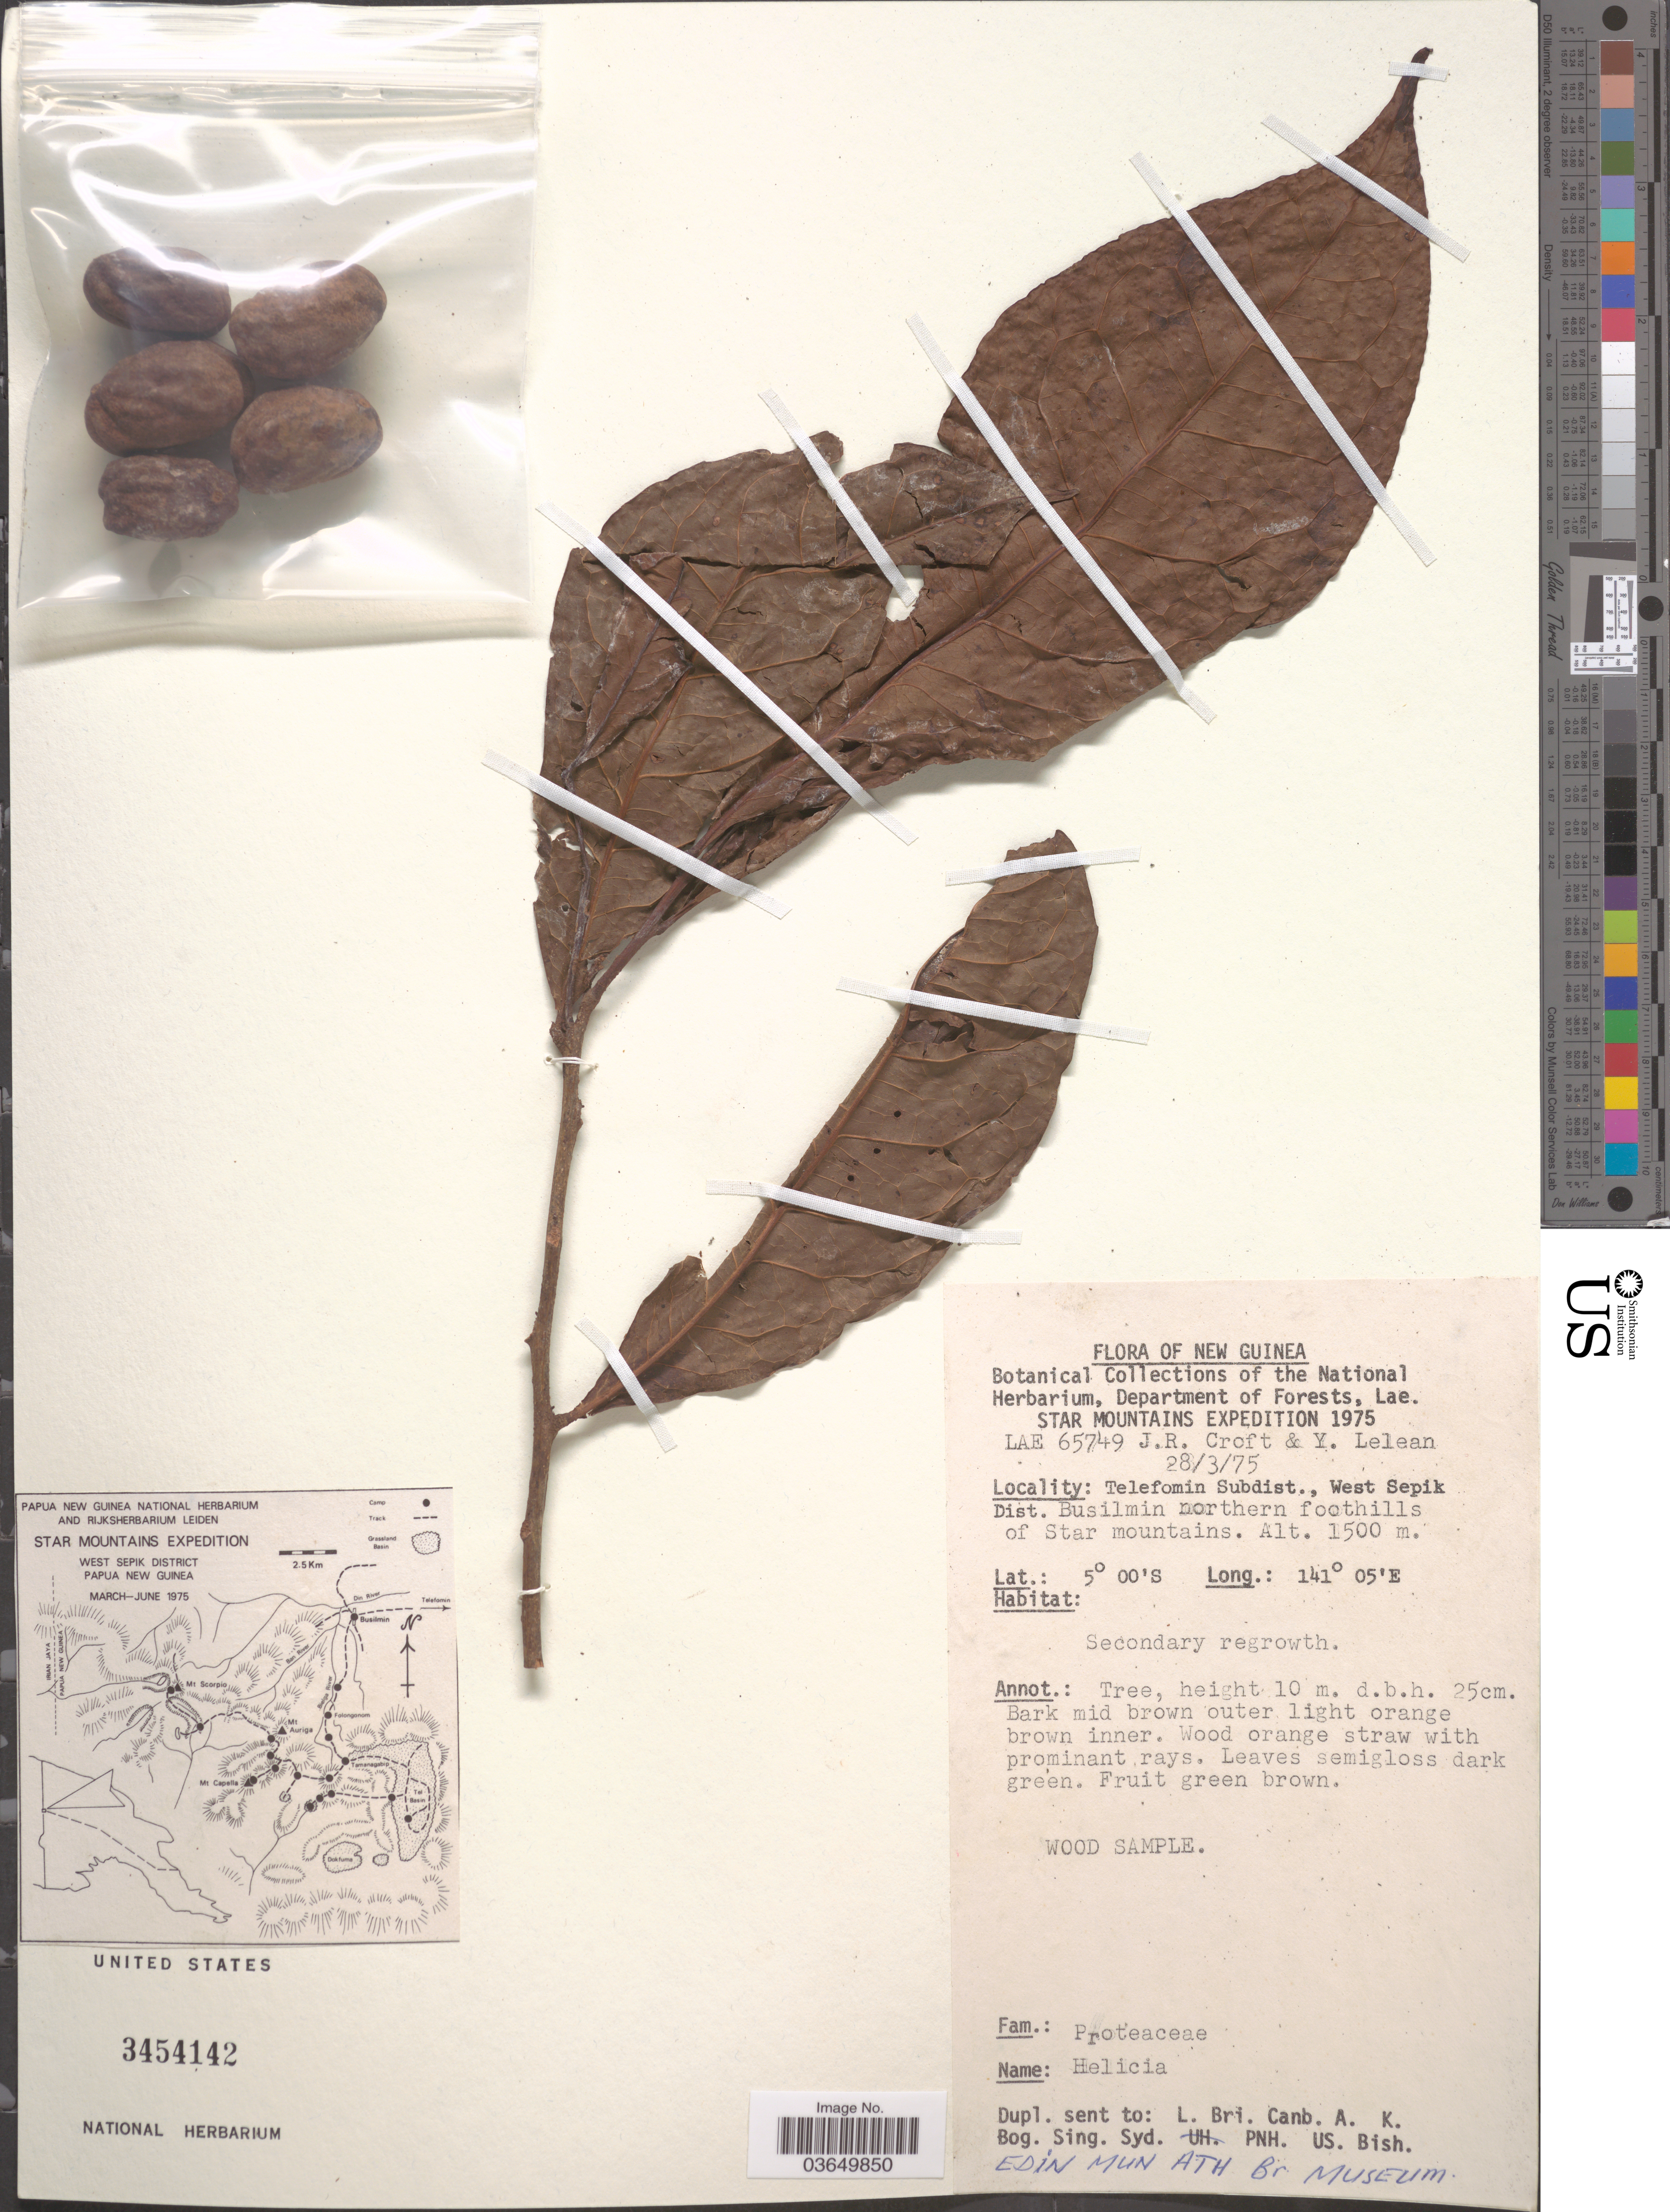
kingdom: Plantae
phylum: Tracheophyta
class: Magnoliopsida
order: Proteales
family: Proteaceae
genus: Helicia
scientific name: Helicia sp.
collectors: J. R. Croft & Y. Lelean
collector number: LAE 65749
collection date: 1975-03-28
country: Papua New Guinea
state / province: Sandaun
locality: New Guinea. Star Mountains. Telefomin Subdist., West Sepik Dist. Busilmin northern foothills of Star mountains.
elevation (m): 1500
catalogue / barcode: US 3454142